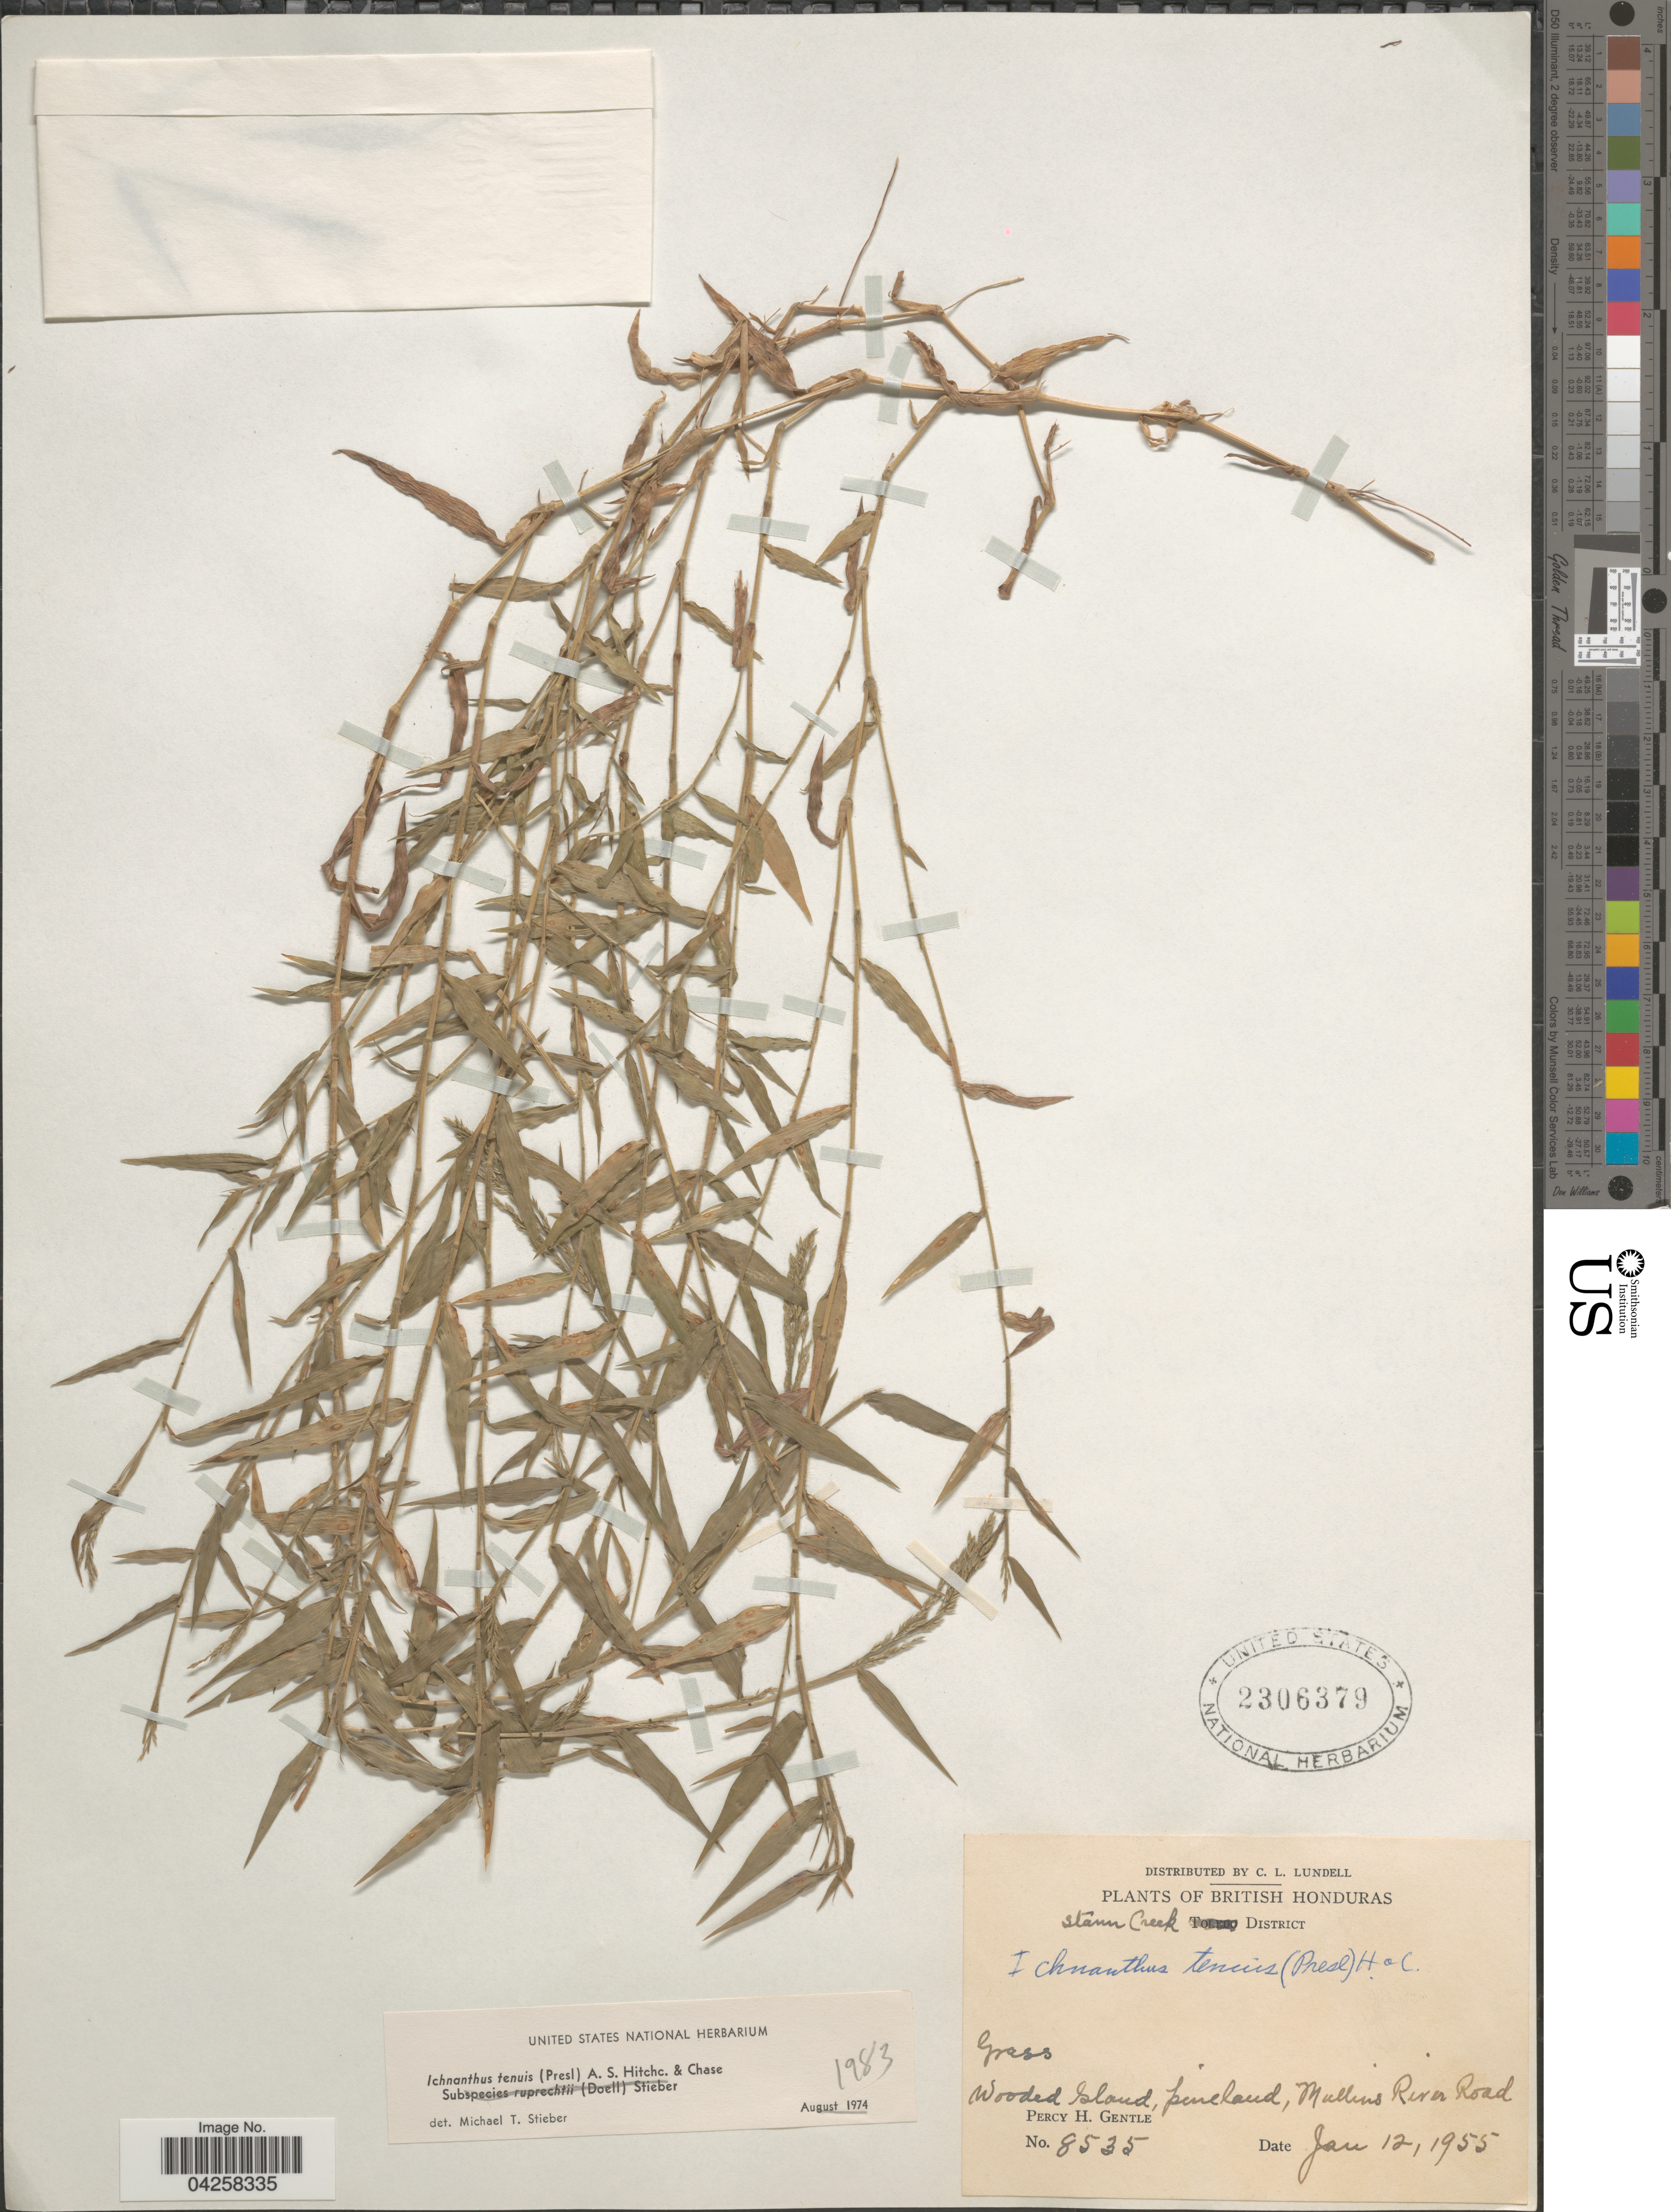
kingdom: Plantae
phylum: Tracheophyta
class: Liliopsida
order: Poales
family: Poaceae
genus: Ichnanthus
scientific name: Ichnanthus tenuis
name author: (J. Presl) Hitchc. & Chase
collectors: P. H. Gentle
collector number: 8535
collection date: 1955-01-12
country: Belize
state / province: Stann Creek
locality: British Honduras. Stann Creek District. Pineland, Mullins River Road.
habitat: Wooded stand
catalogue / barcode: US 2306379